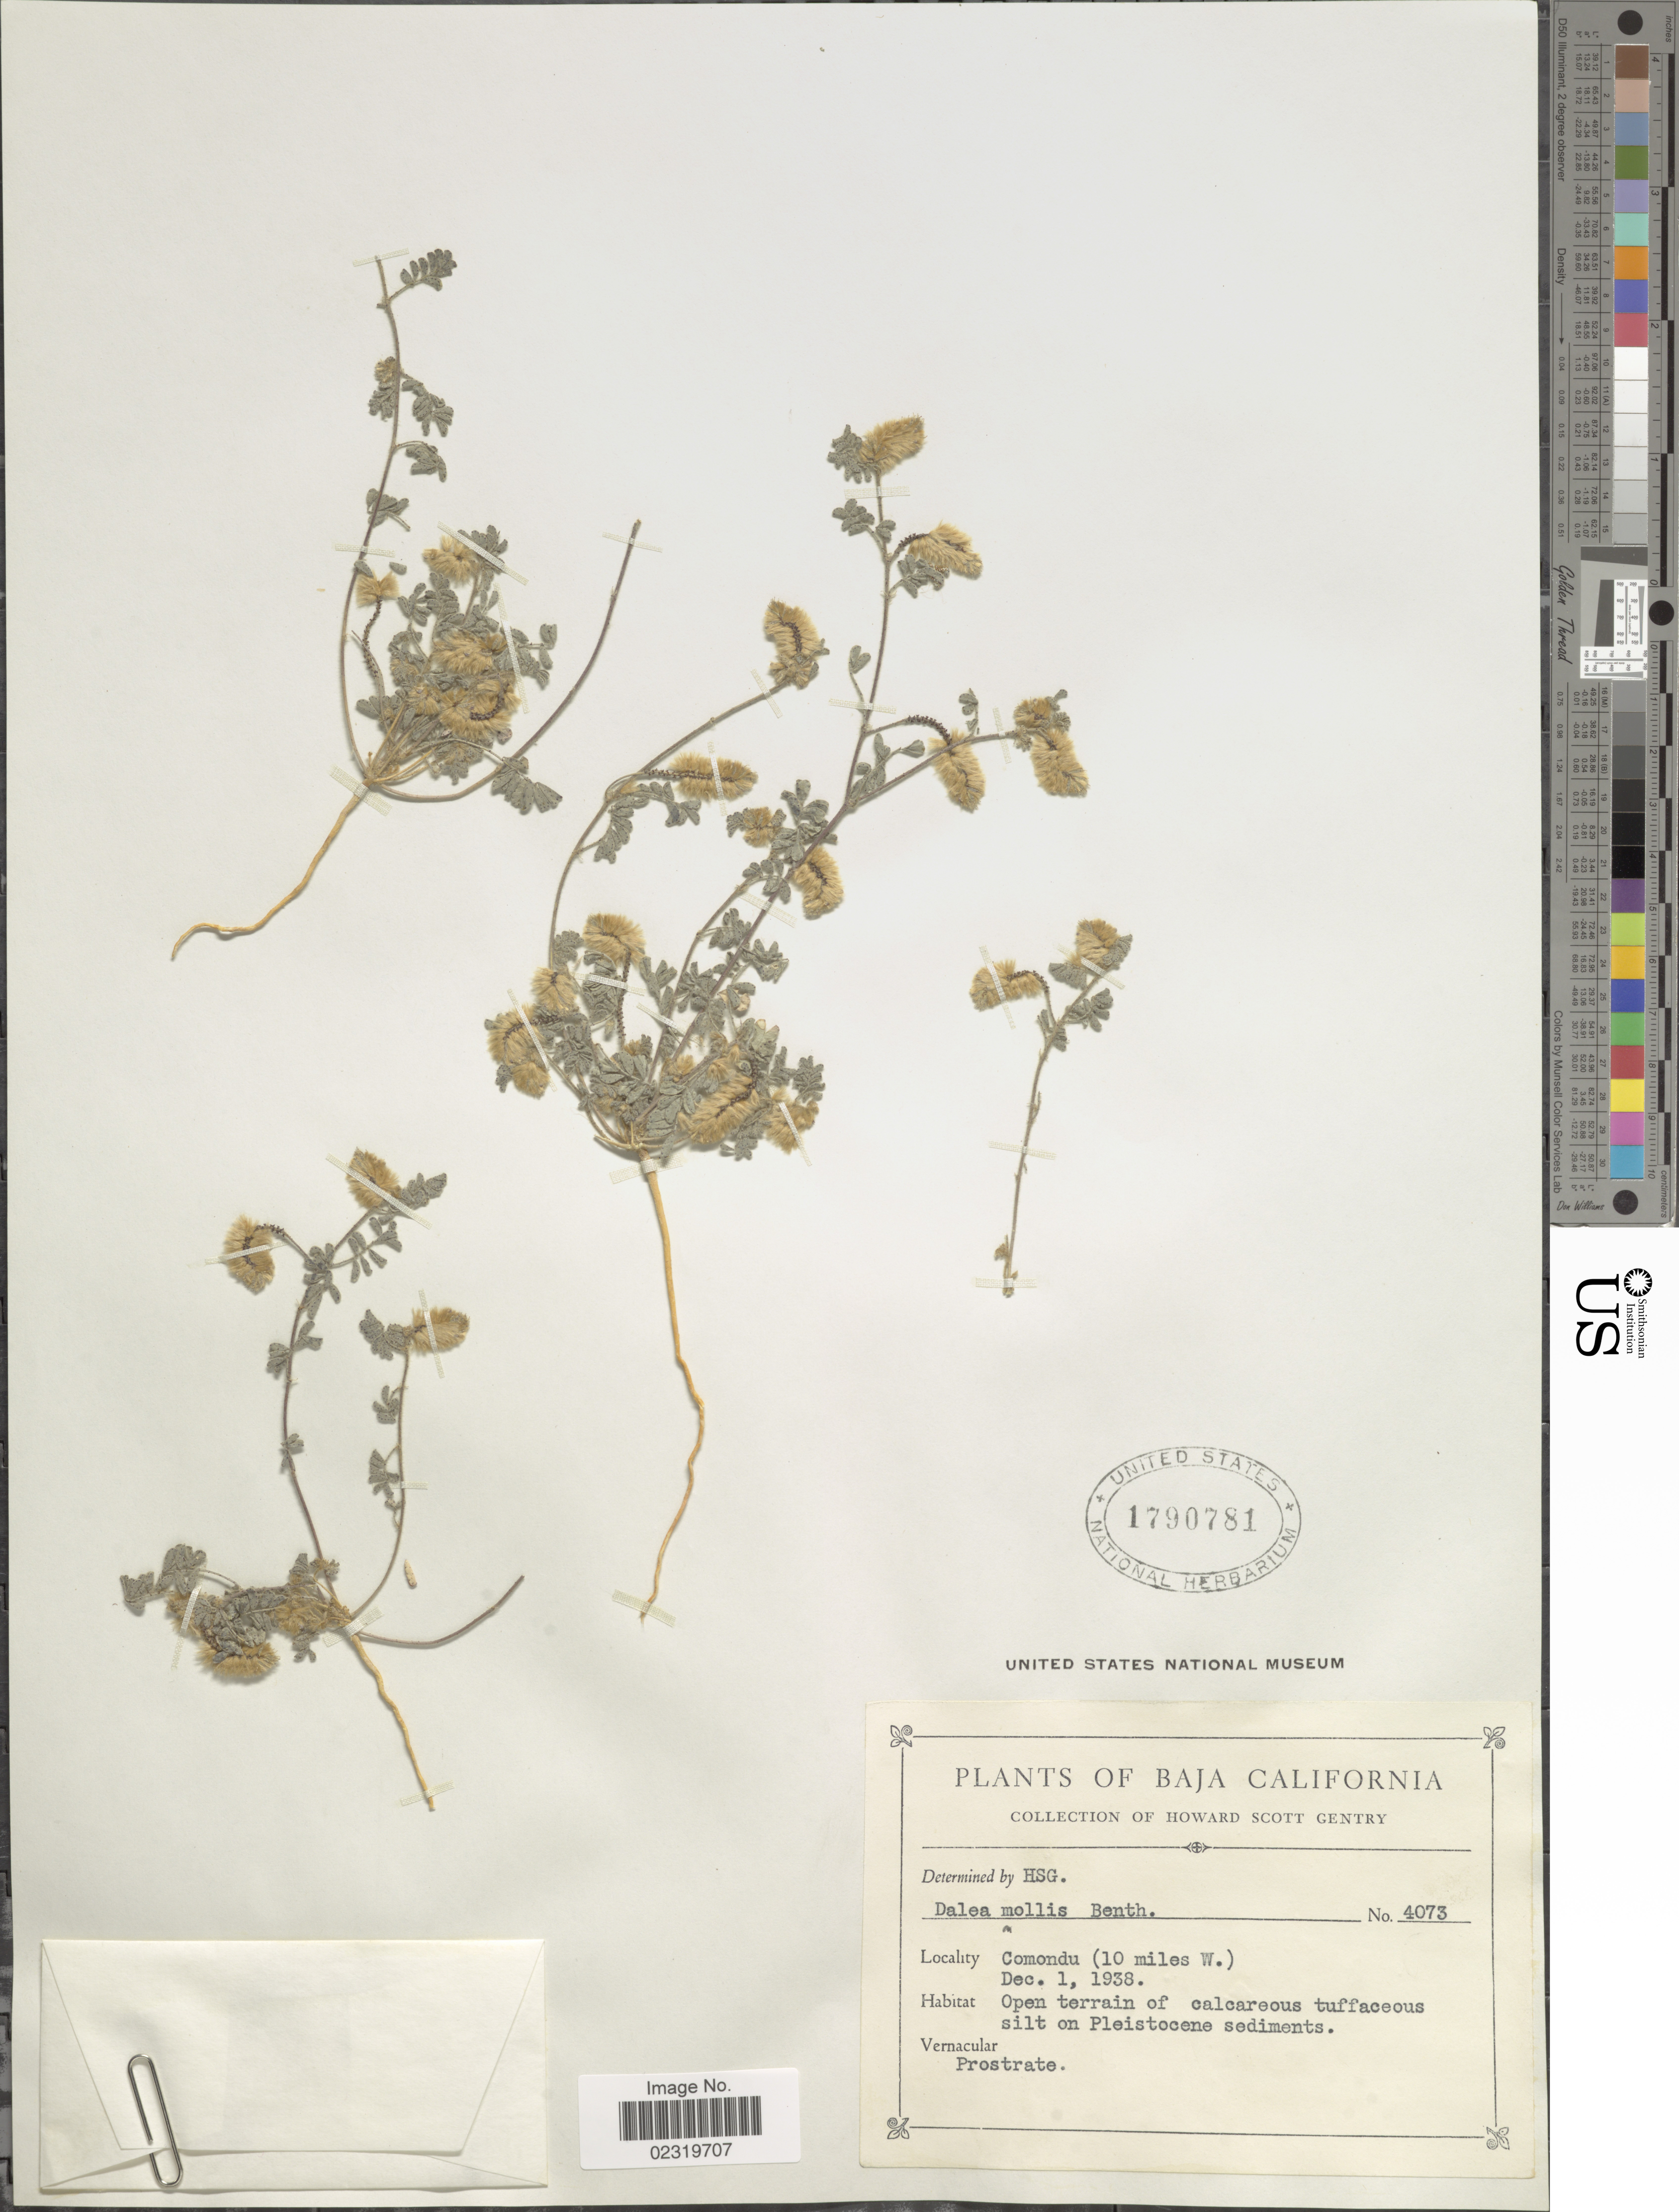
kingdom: Plantae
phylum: Tracheophyta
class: Magnoliopsida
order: Fabales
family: Fabaceae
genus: Dalea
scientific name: Dalea mollis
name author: Benth.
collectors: H. S. Gentry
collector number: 4073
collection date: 1938-12-01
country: Mexico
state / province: Baja California Sur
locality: Comondu (10 miles W)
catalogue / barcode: US 1790781